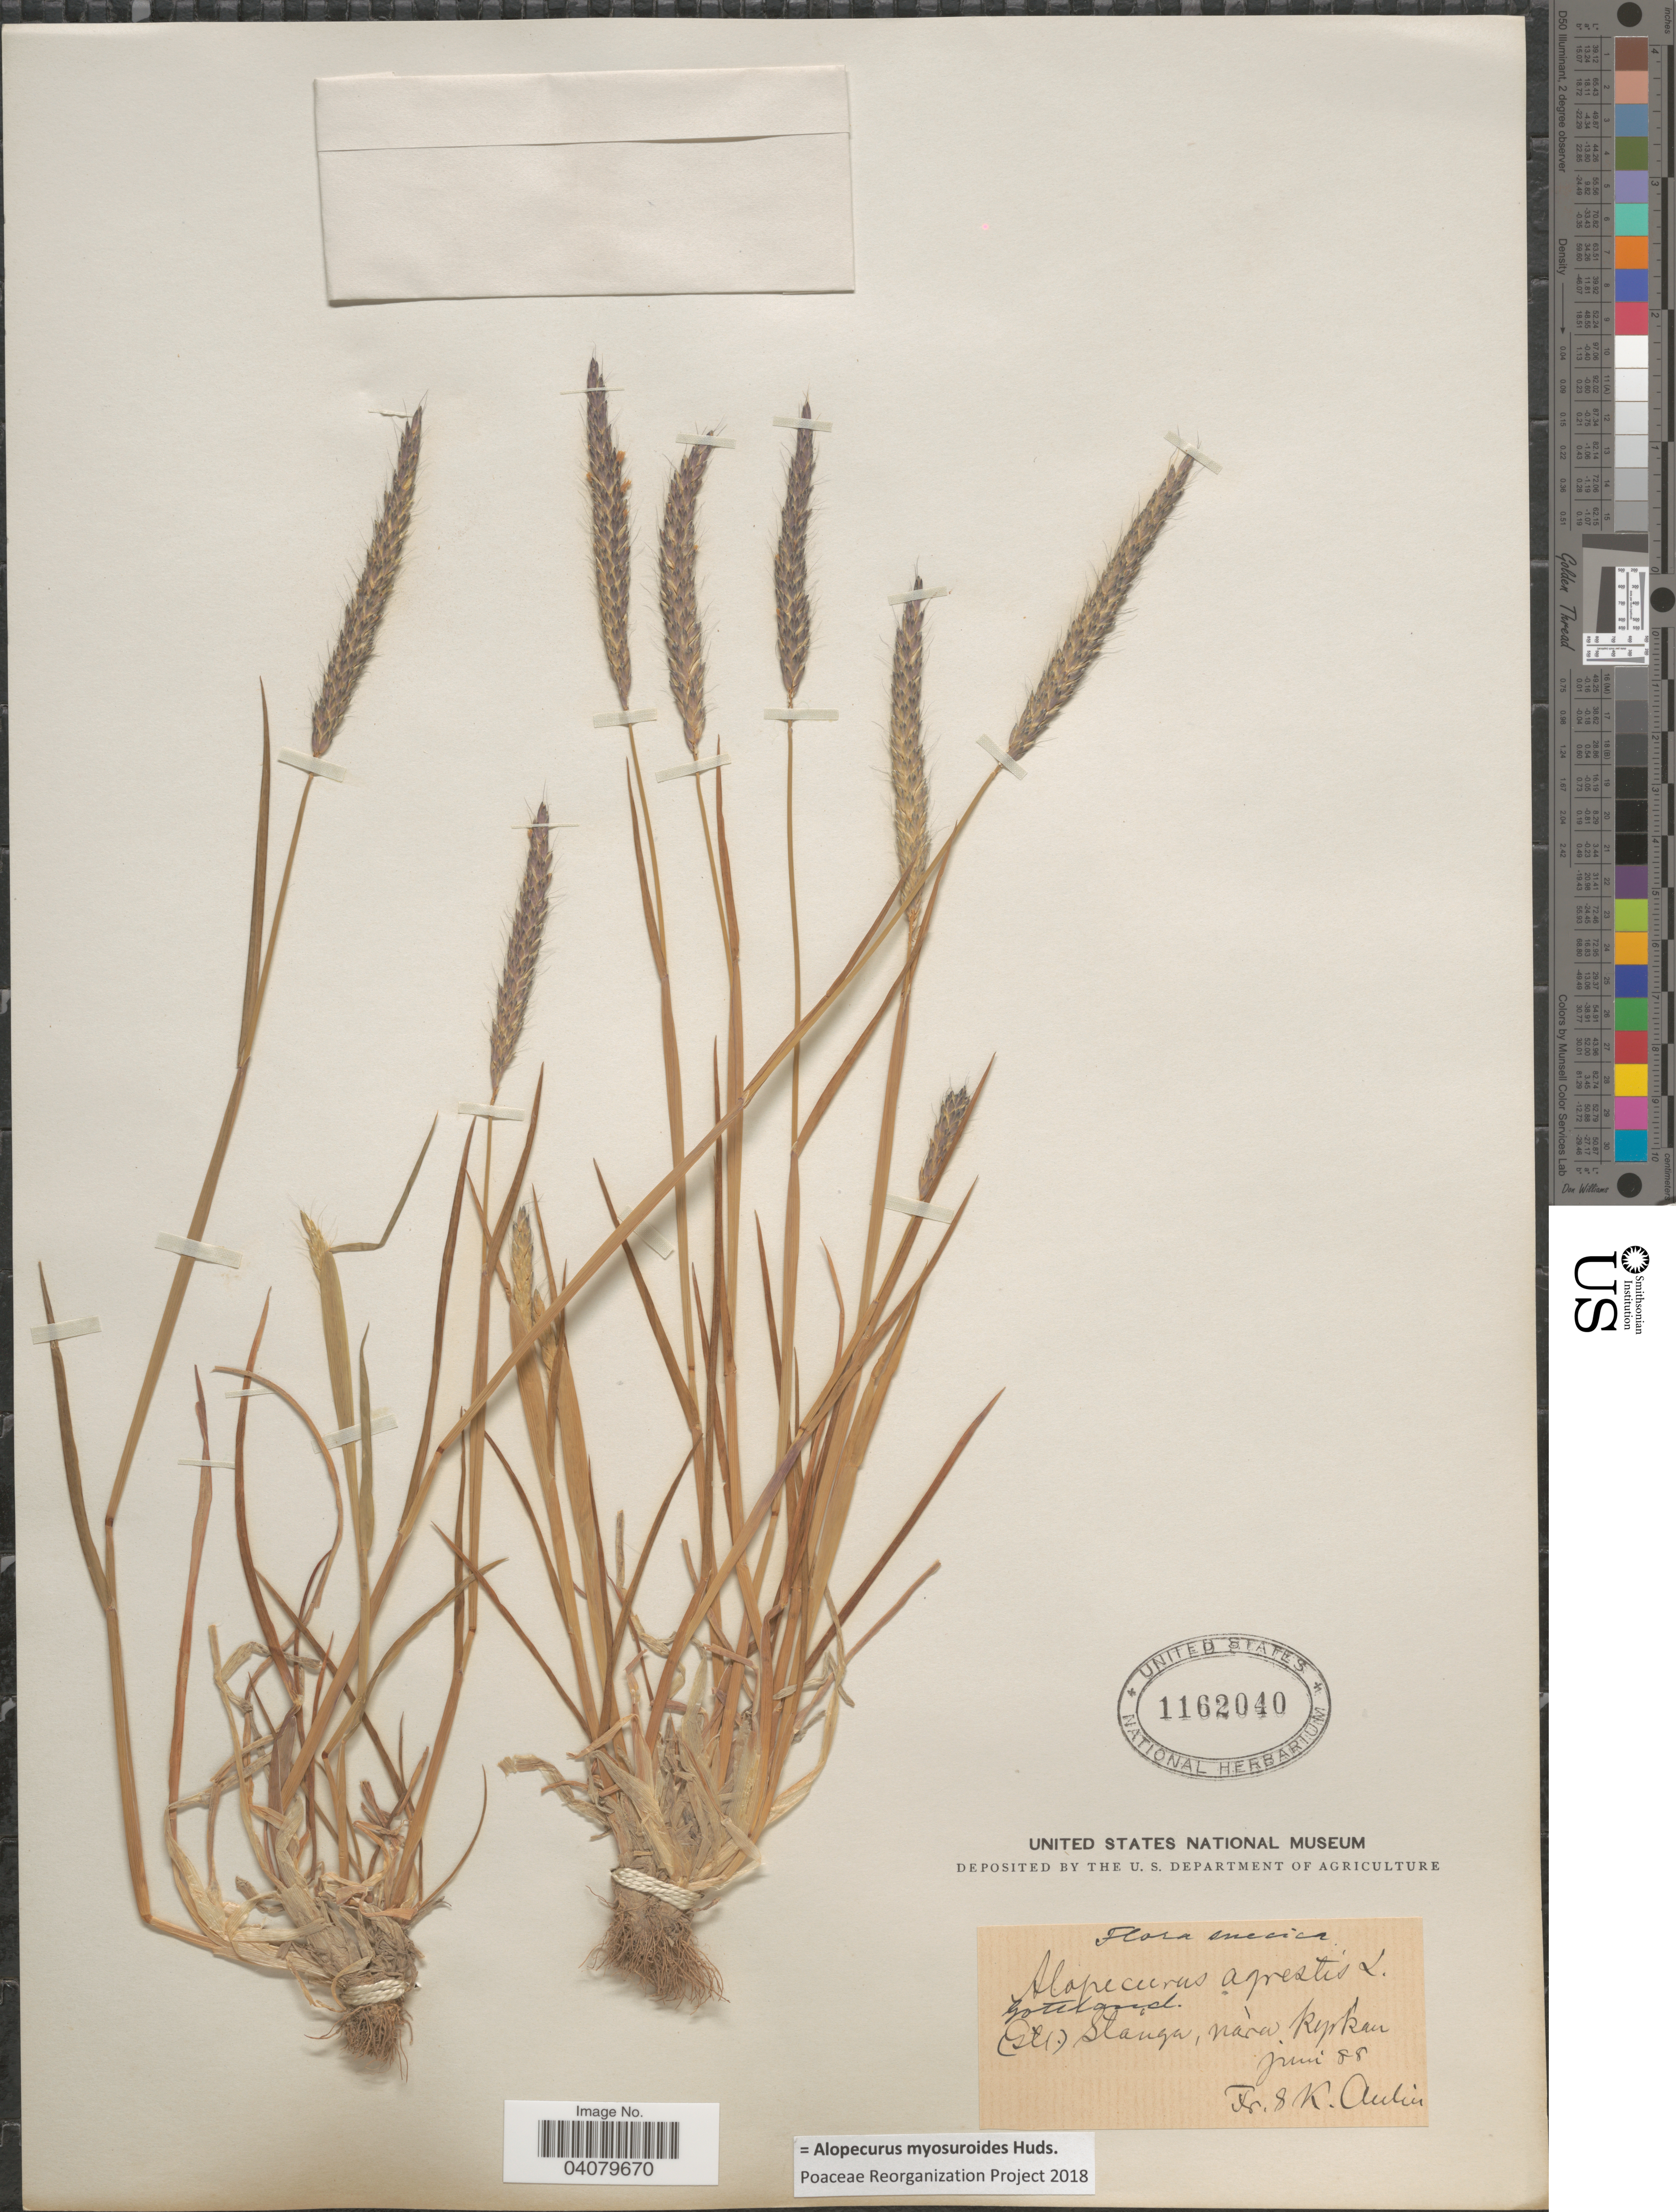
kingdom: Plantae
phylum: Tracheophyta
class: Liliopsida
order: Poales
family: Poaceae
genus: Alopecurus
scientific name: Alopecurus myosuroides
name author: Huds.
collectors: S. Aulin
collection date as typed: Transcribed d/m/y: /6/88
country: Sweden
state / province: Gotland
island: Gotland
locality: Suecica. (Gtl.) Stanga, nàra Kyrkan.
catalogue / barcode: US 1162040